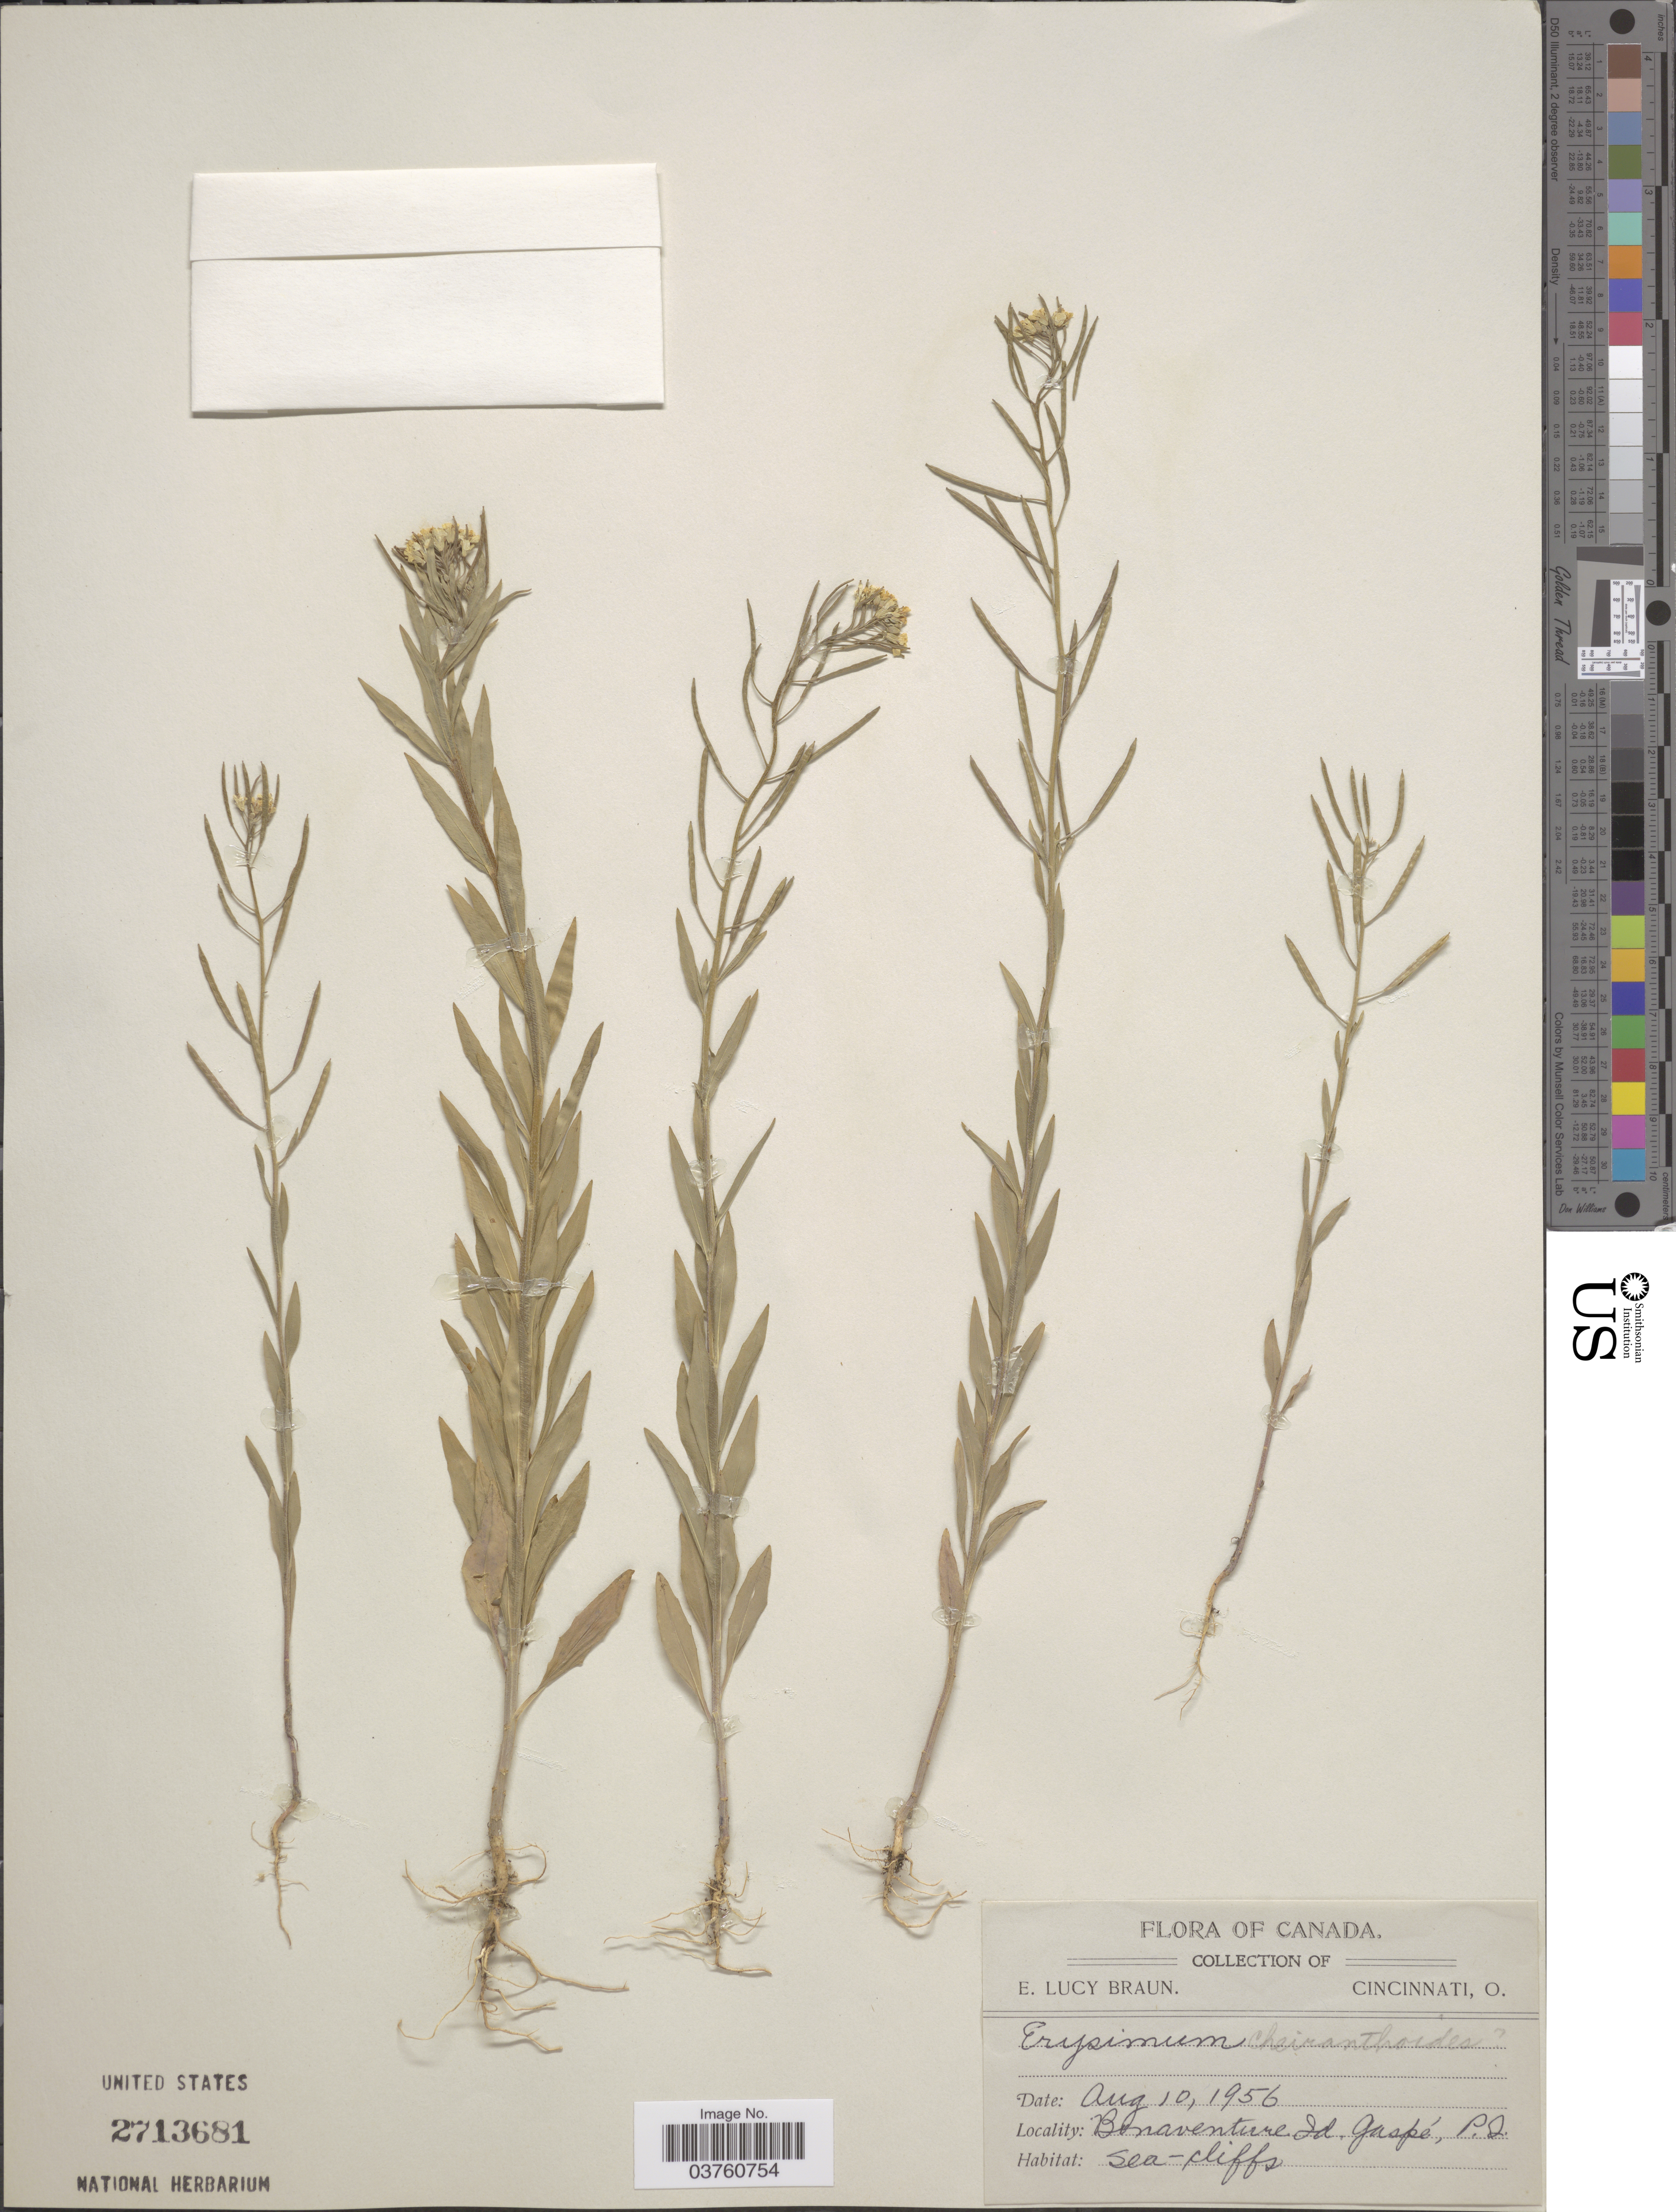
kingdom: Plantae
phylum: Tracheophyta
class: Magnoliopsida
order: Brassicales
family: Brassicaceae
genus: Erysimum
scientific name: Erysimum cheiranthoides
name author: L.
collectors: E. L. Braun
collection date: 1956-08-10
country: Canada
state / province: Quebec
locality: Bonaventure Id. Gaspé, P. Q.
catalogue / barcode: US 2713681